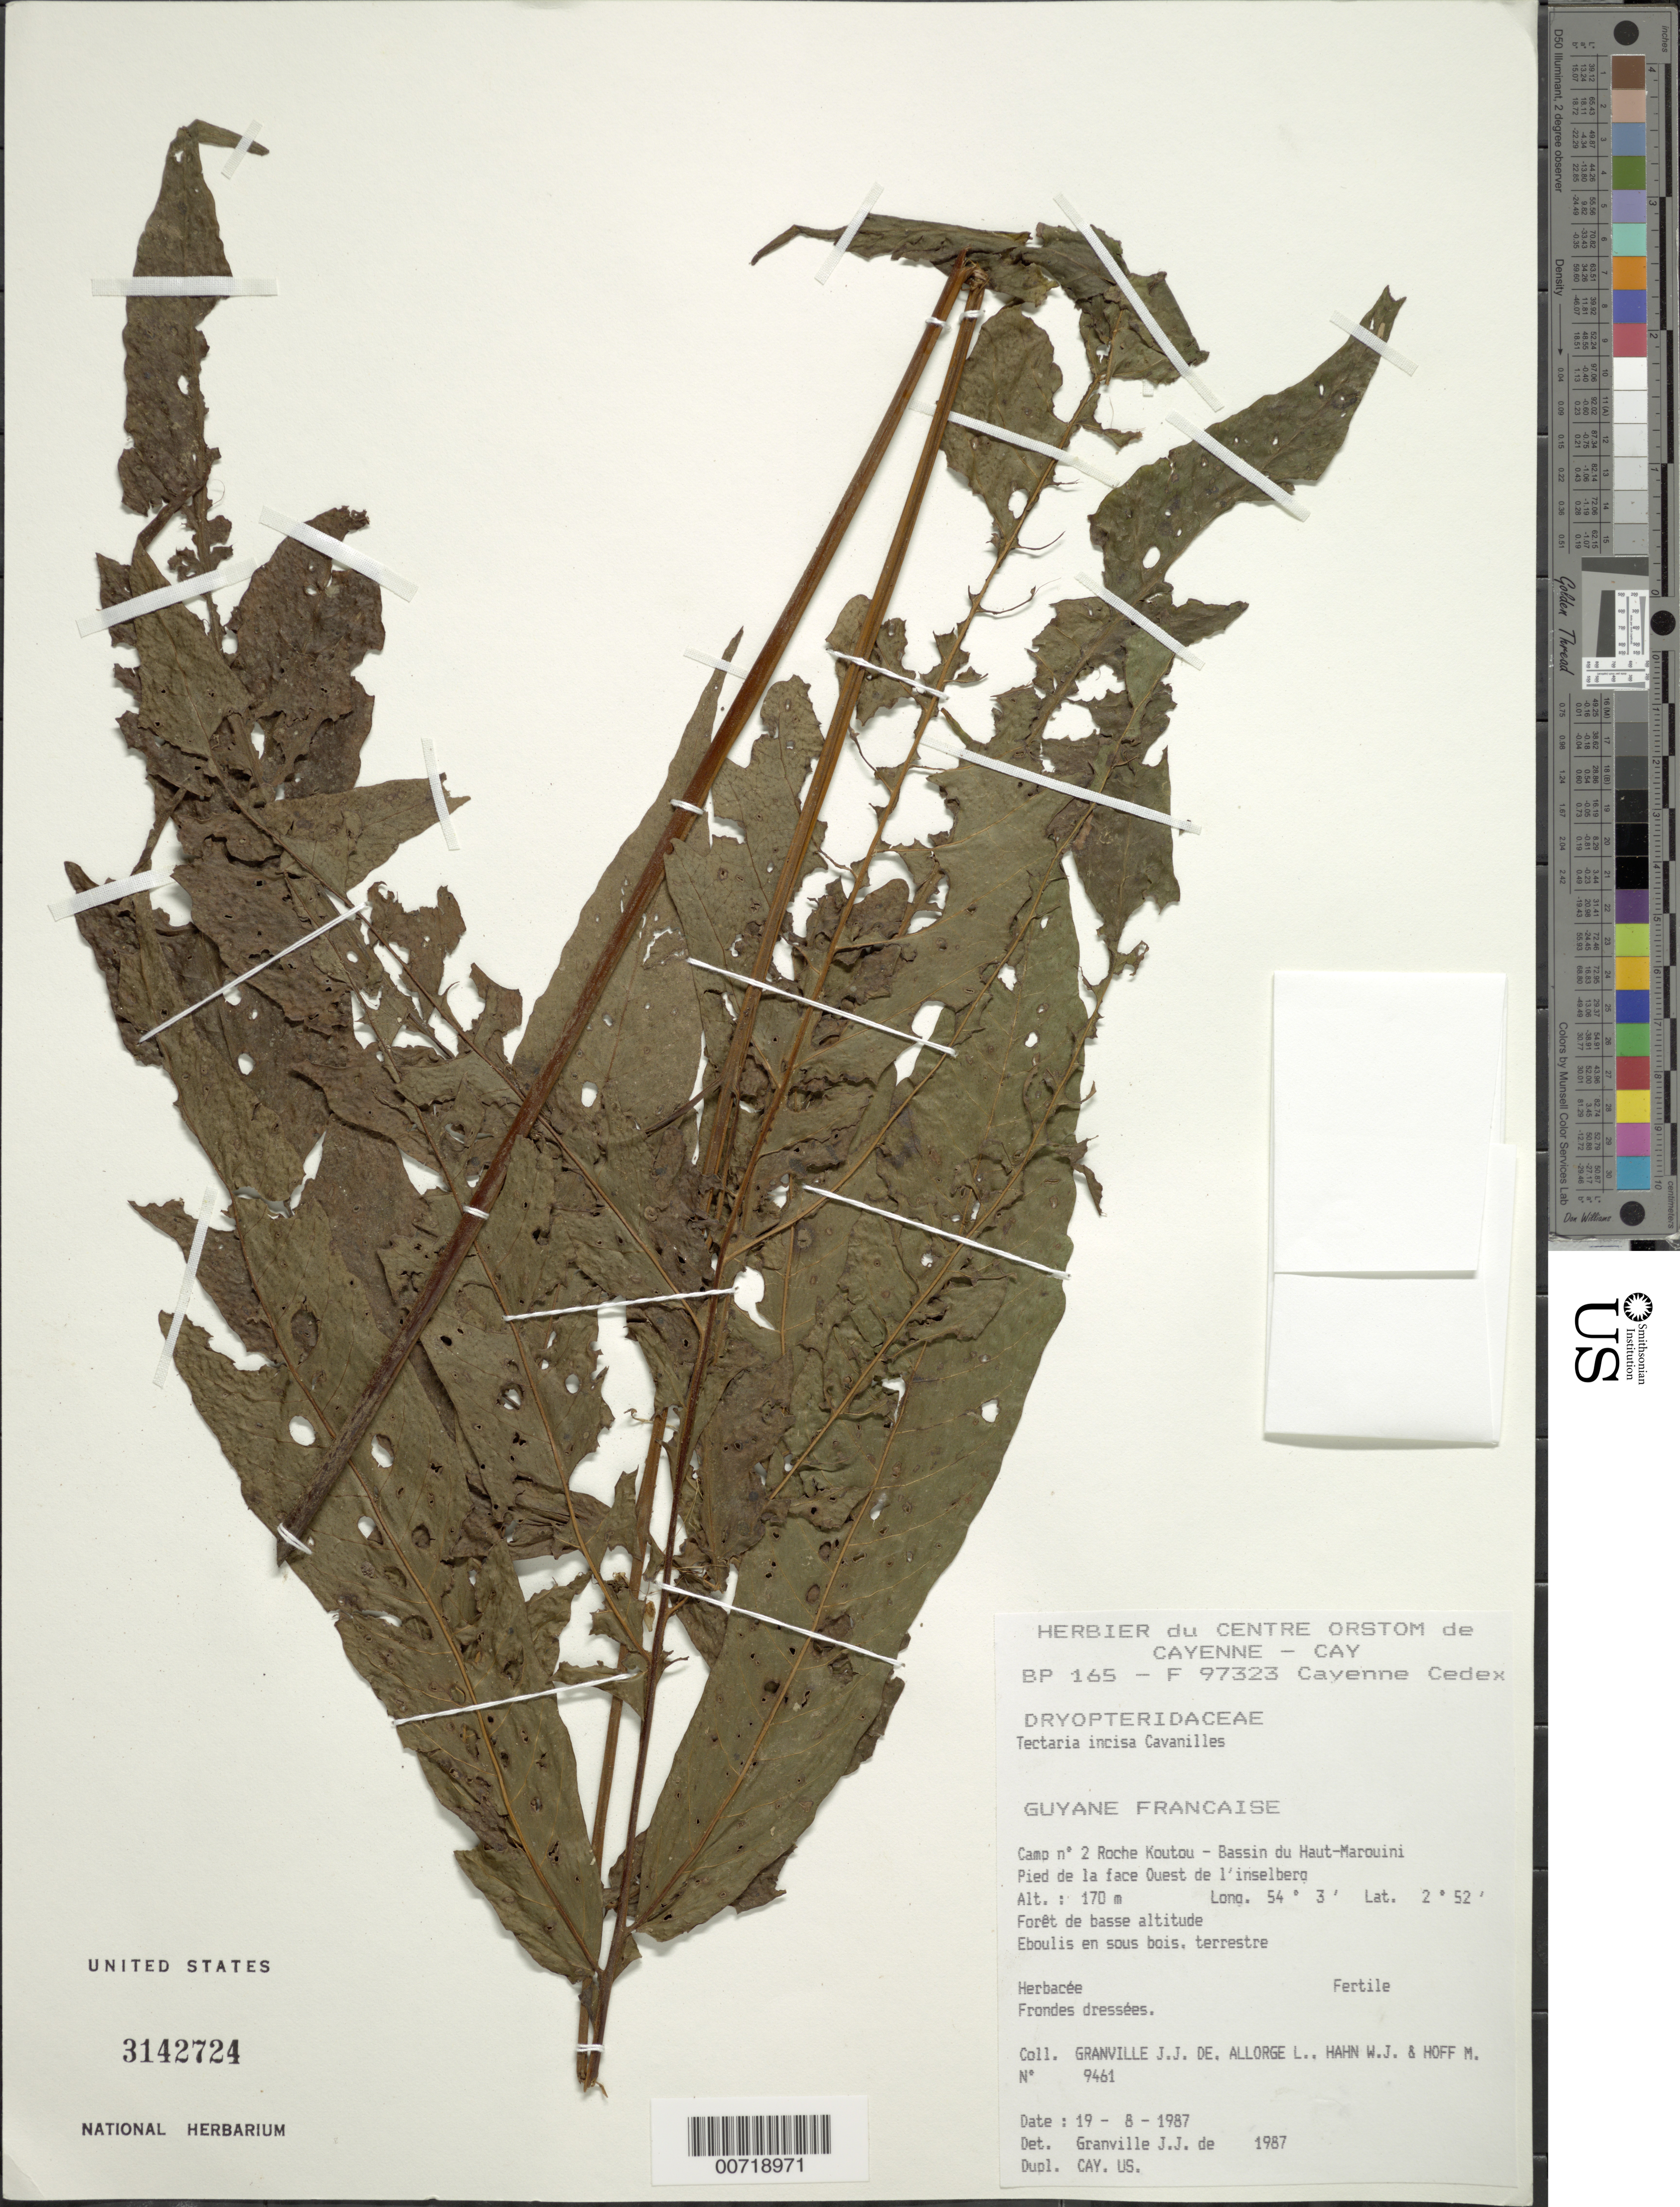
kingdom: Plantae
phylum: Tracheophyta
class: Polypodiopsida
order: Polypodiales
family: Tectariaceae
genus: Tectaria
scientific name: Tectaria incisa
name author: Cav.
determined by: Granville, J. J. de, (CAY), Institut de Recherche pour le Developpement (IRD) (FRENCH GUIANA)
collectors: J.-J. de Granville, L. Allorge, W. J. Hahn & M. Hoff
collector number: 9461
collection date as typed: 19-Aug-87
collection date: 1987-08-19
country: French Guiana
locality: Roche Koutou, Bassin du Haut-Marouini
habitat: Forêt de basse altitude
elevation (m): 170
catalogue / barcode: US 3142724